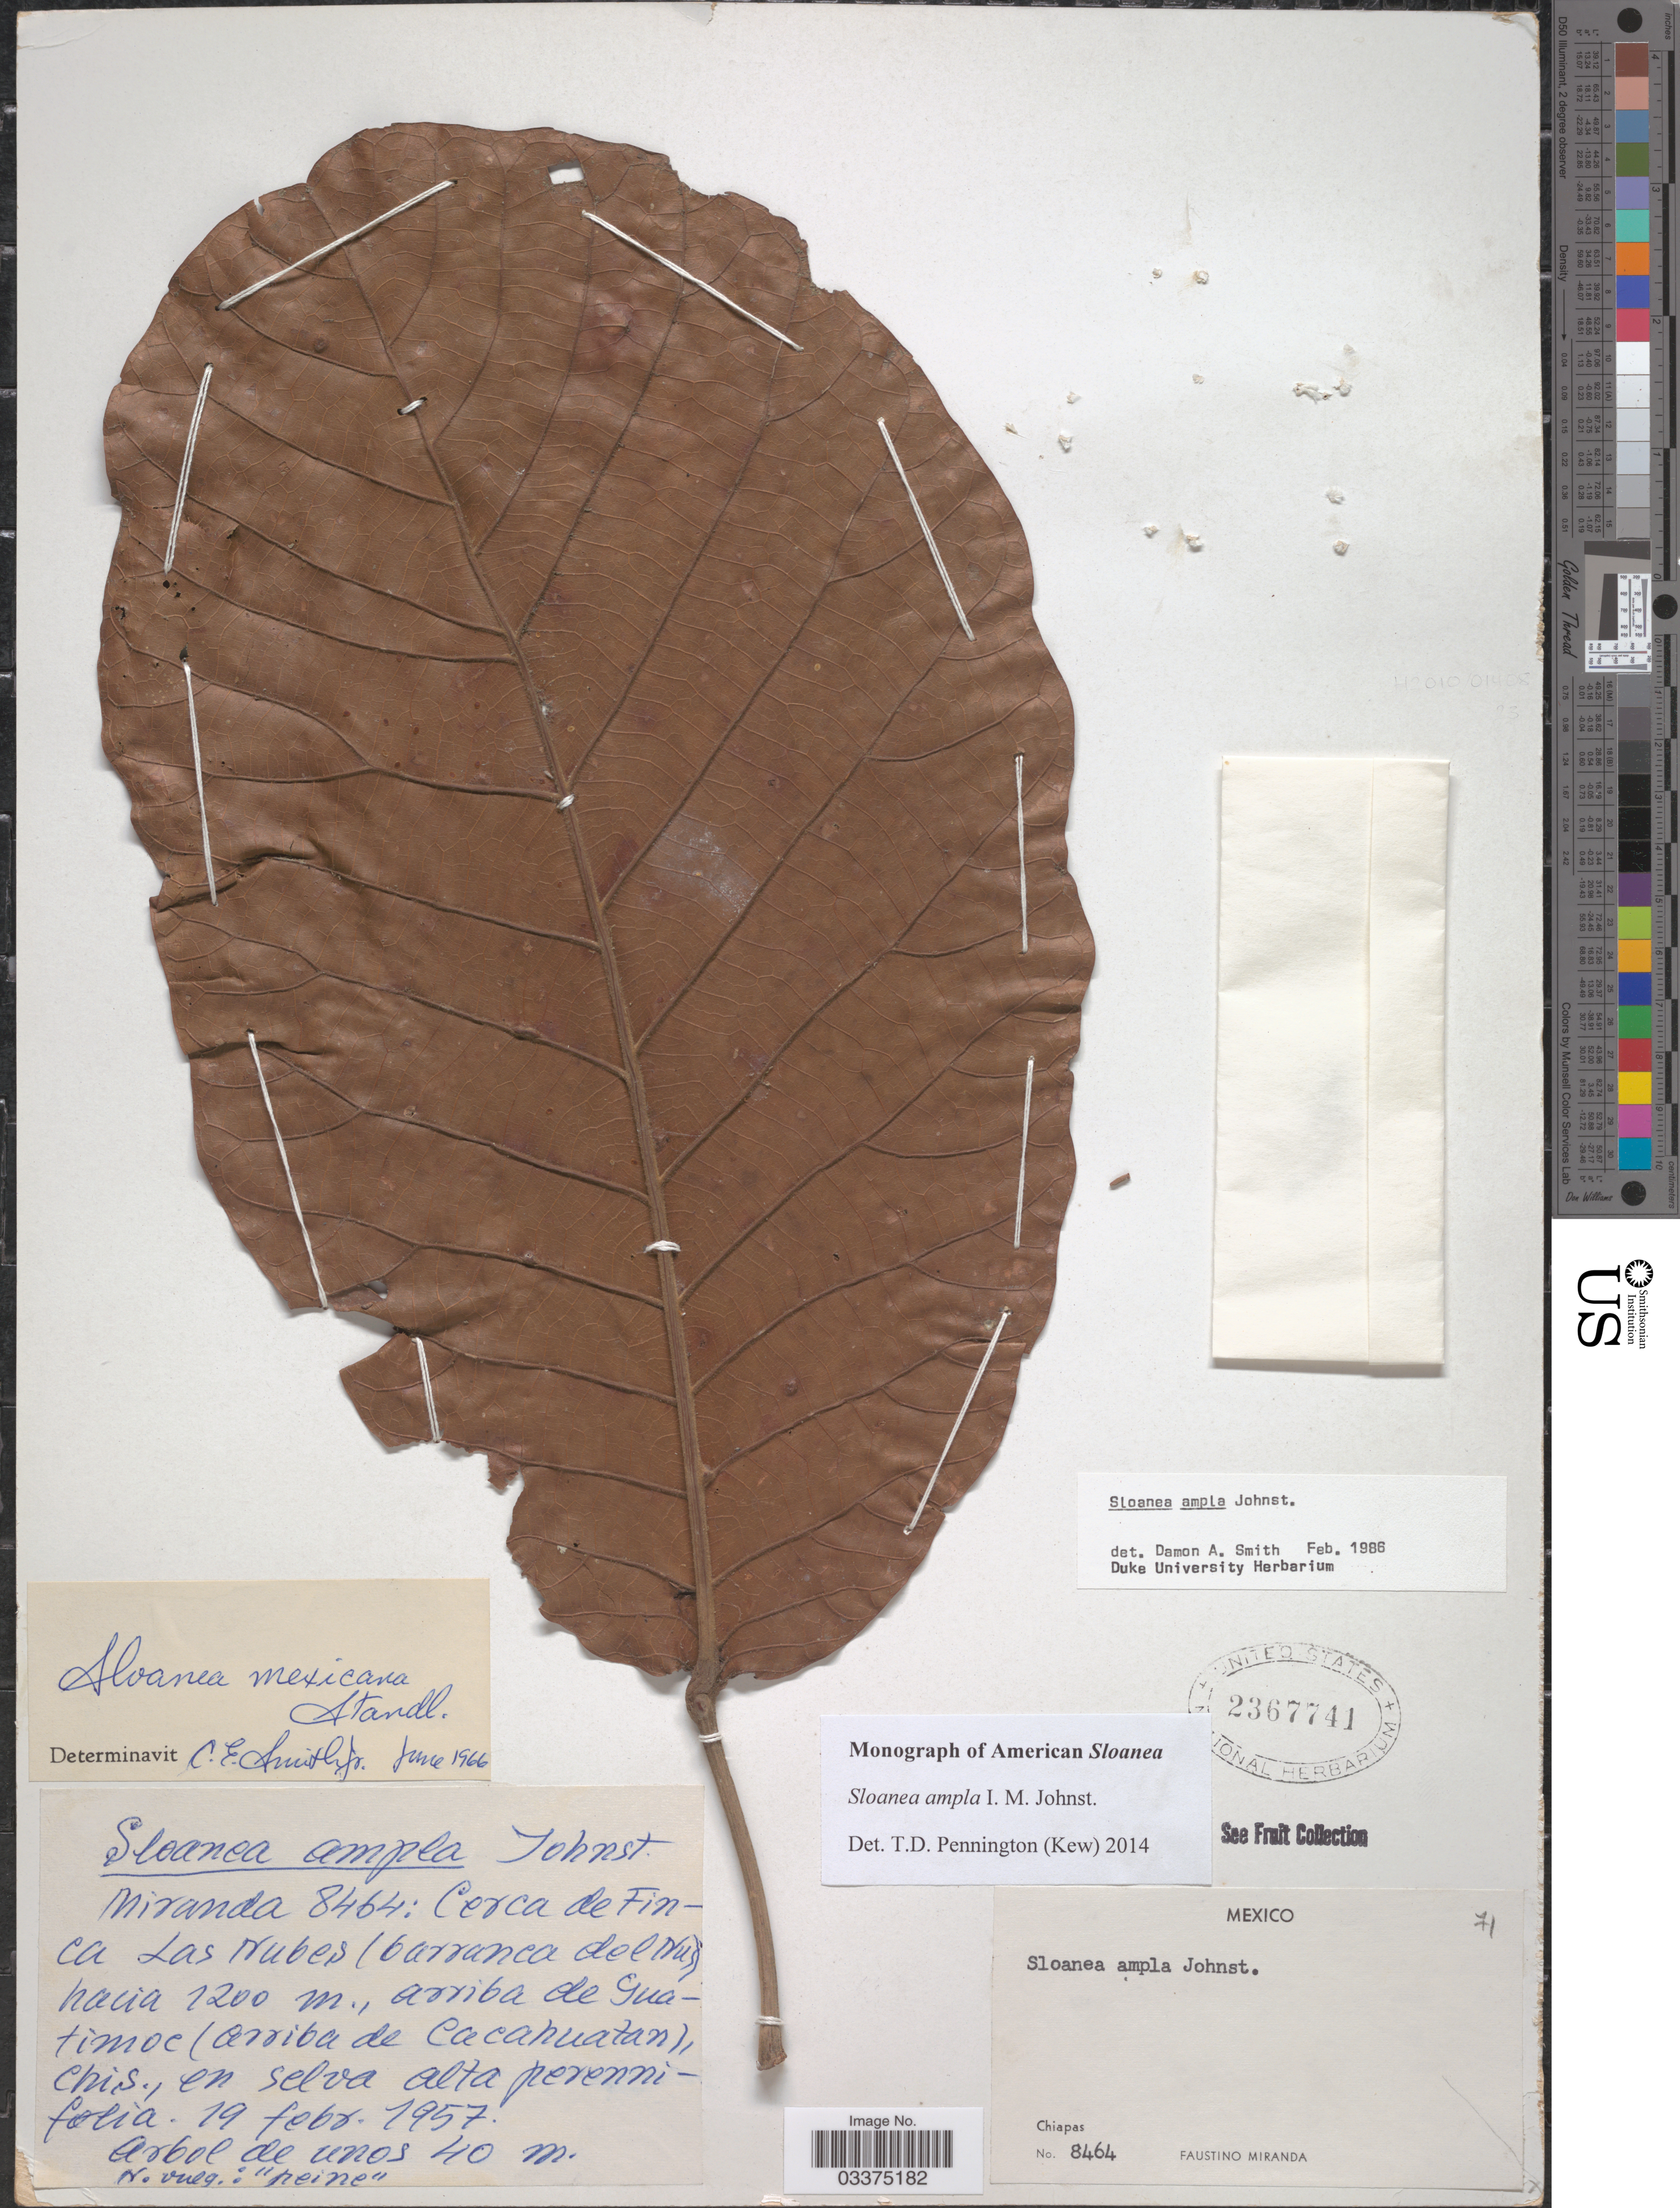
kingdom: Plantae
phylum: Tracheophyta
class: Magnoliopsida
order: Oxalidales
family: Elaeocarpaceae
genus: Sloanea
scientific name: Sloanea ampla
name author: I.M. Johnst.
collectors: F. Miranda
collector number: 8464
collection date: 1957-02-19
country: Mexico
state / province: Chiapas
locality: Cerca de Finca Las Nubes (barranca del Nus), arriba de Guatimoc (arriba de Cacahuatan).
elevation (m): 1200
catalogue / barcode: US 2367741